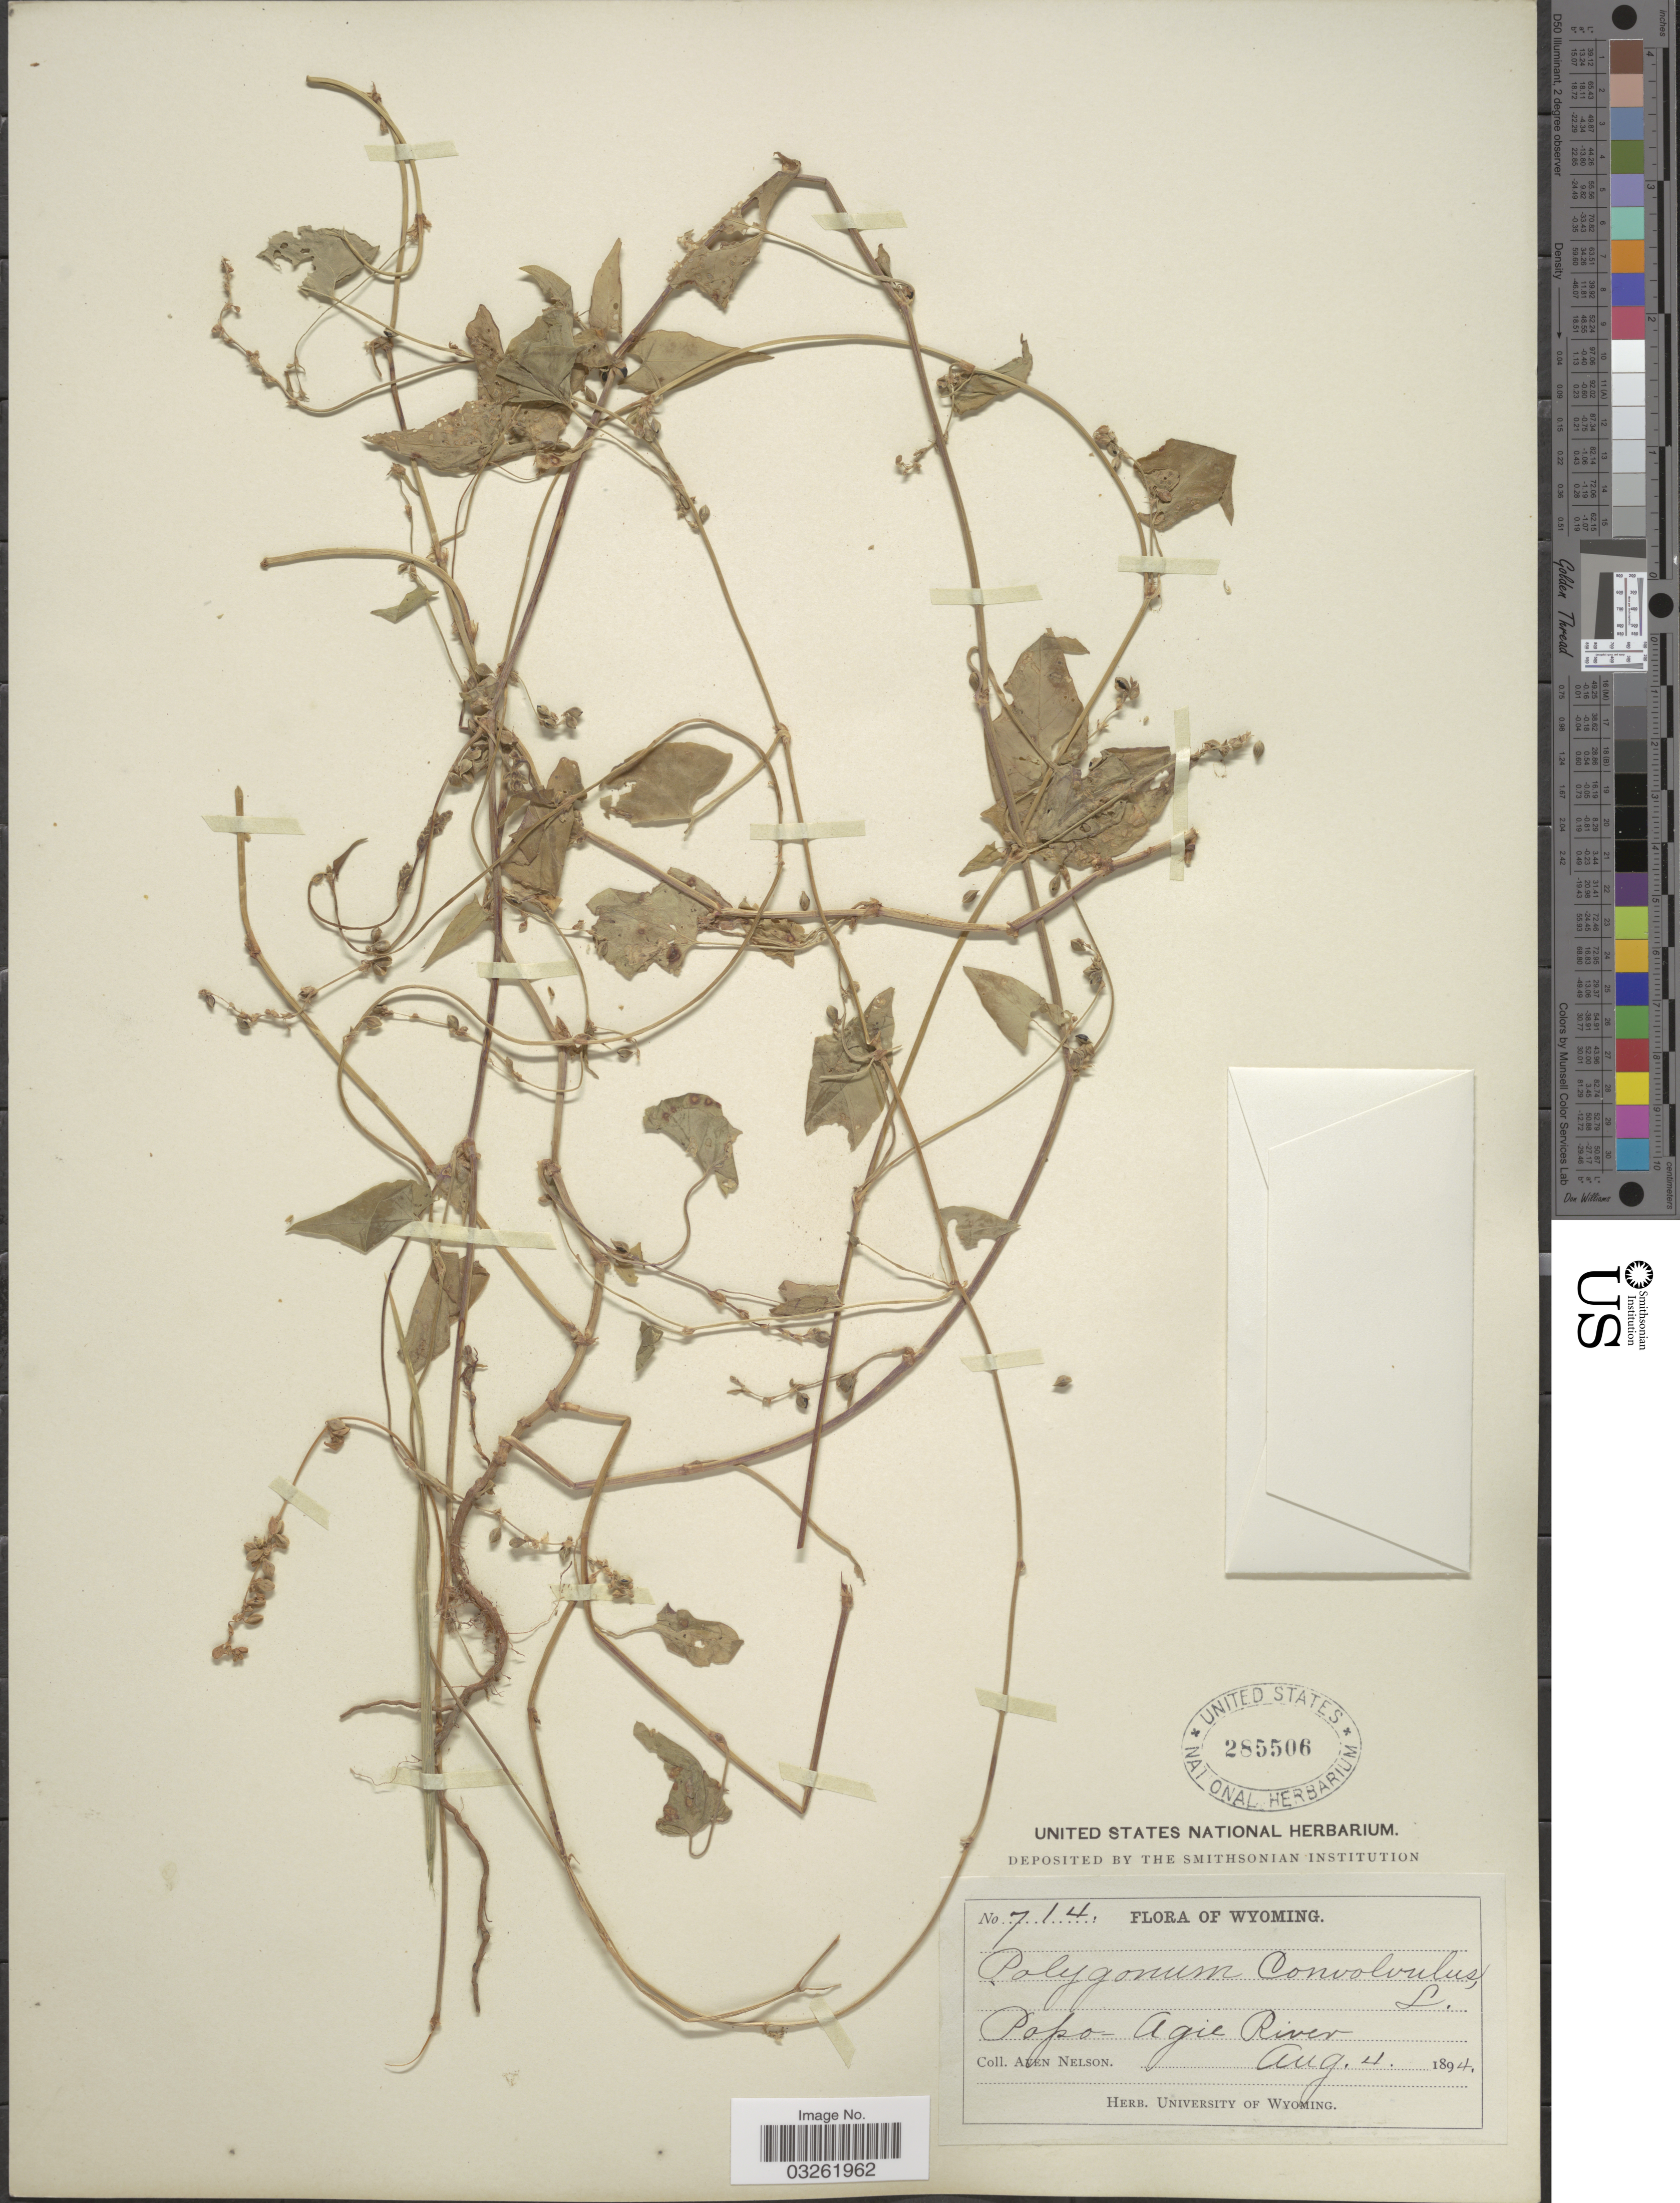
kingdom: Plantae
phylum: Tracheophyta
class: Magnoliopsida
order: Caryophyllales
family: Polygonaceae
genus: Fallopia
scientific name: Fallopia convolvulus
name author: (L.) Á. Löve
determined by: Strong, M. T., (US), Smithsonian Institution - National Museum of Natural History (UNITED STATES)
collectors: A. Nelson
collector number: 714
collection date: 1894-08-04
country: United States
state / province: Wyoming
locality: Popo-Agie River.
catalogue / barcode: US 285506